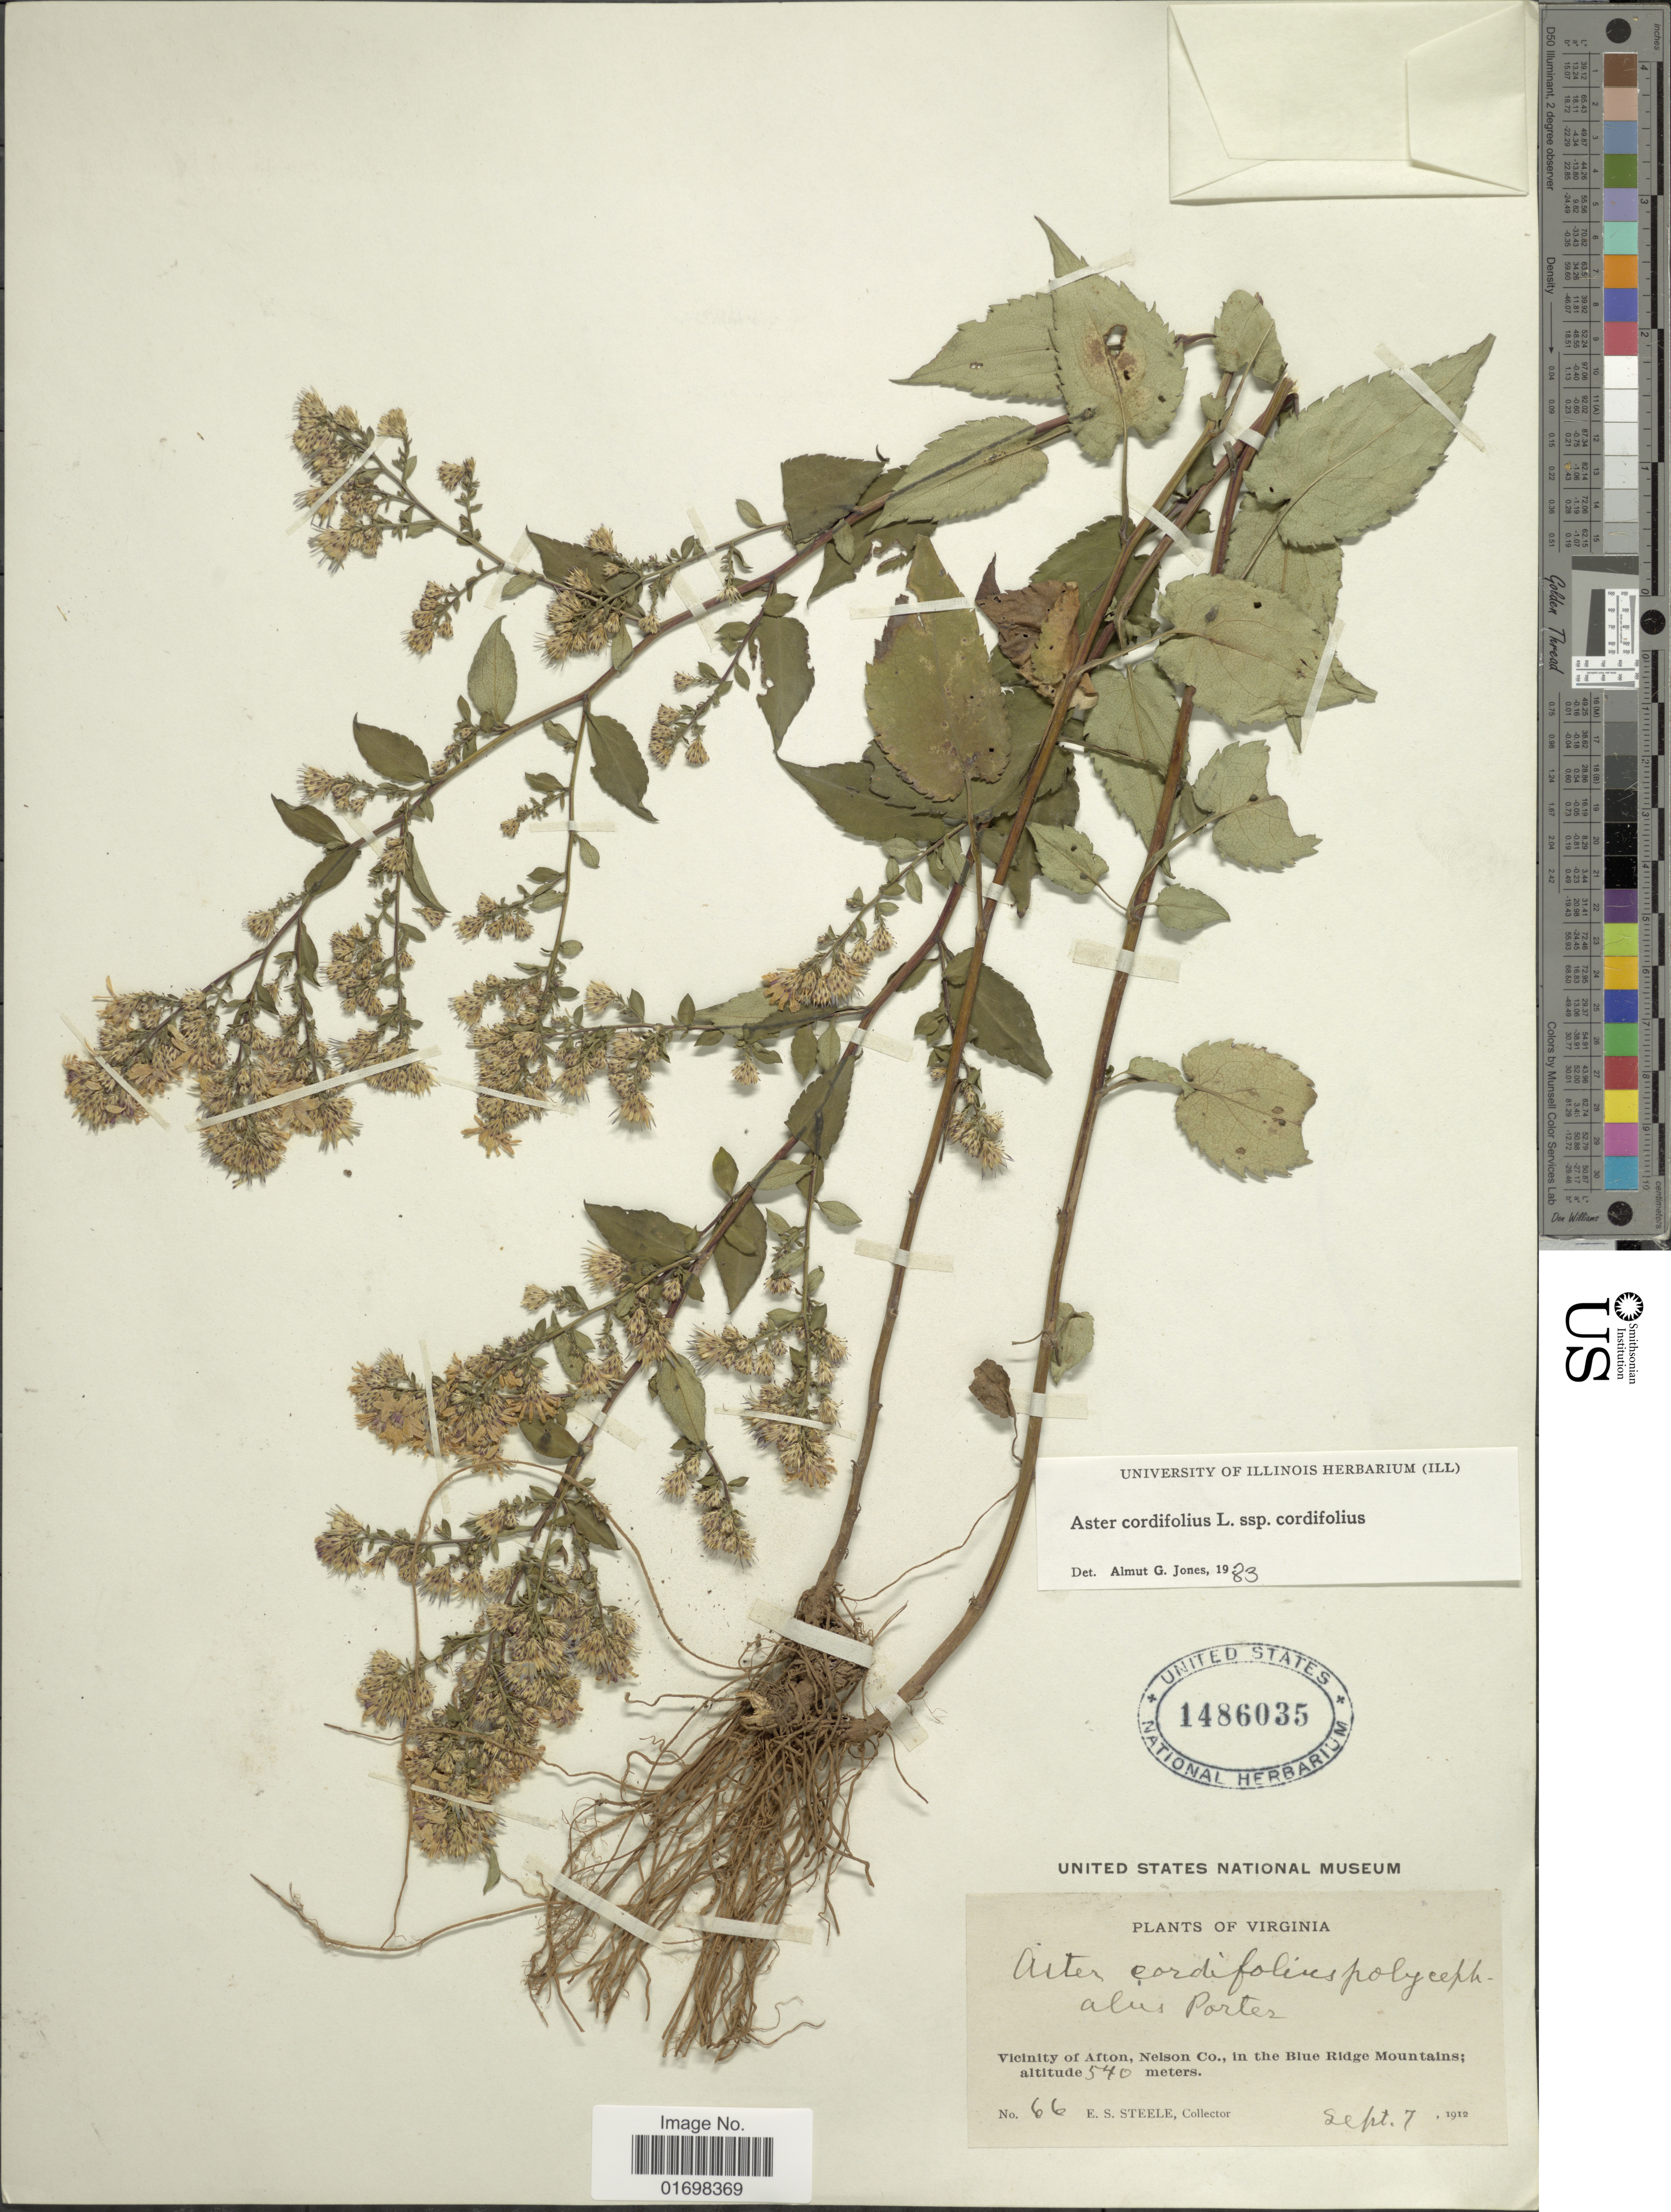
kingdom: Plantae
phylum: Tracheophyta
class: Magnoliopsida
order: Asterales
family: Asteraceae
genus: Symphyotrichum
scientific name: Symphyotrichum cordifolium var. cordifolium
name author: (L.) G.L. Nesom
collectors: E. Steele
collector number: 66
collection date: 1912-09-07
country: United States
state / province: Virginia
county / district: Nelson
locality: Vicinity of Afton, Nelson Co., in the Blue Ridge Mountains.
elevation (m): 540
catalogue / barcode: US 1486035